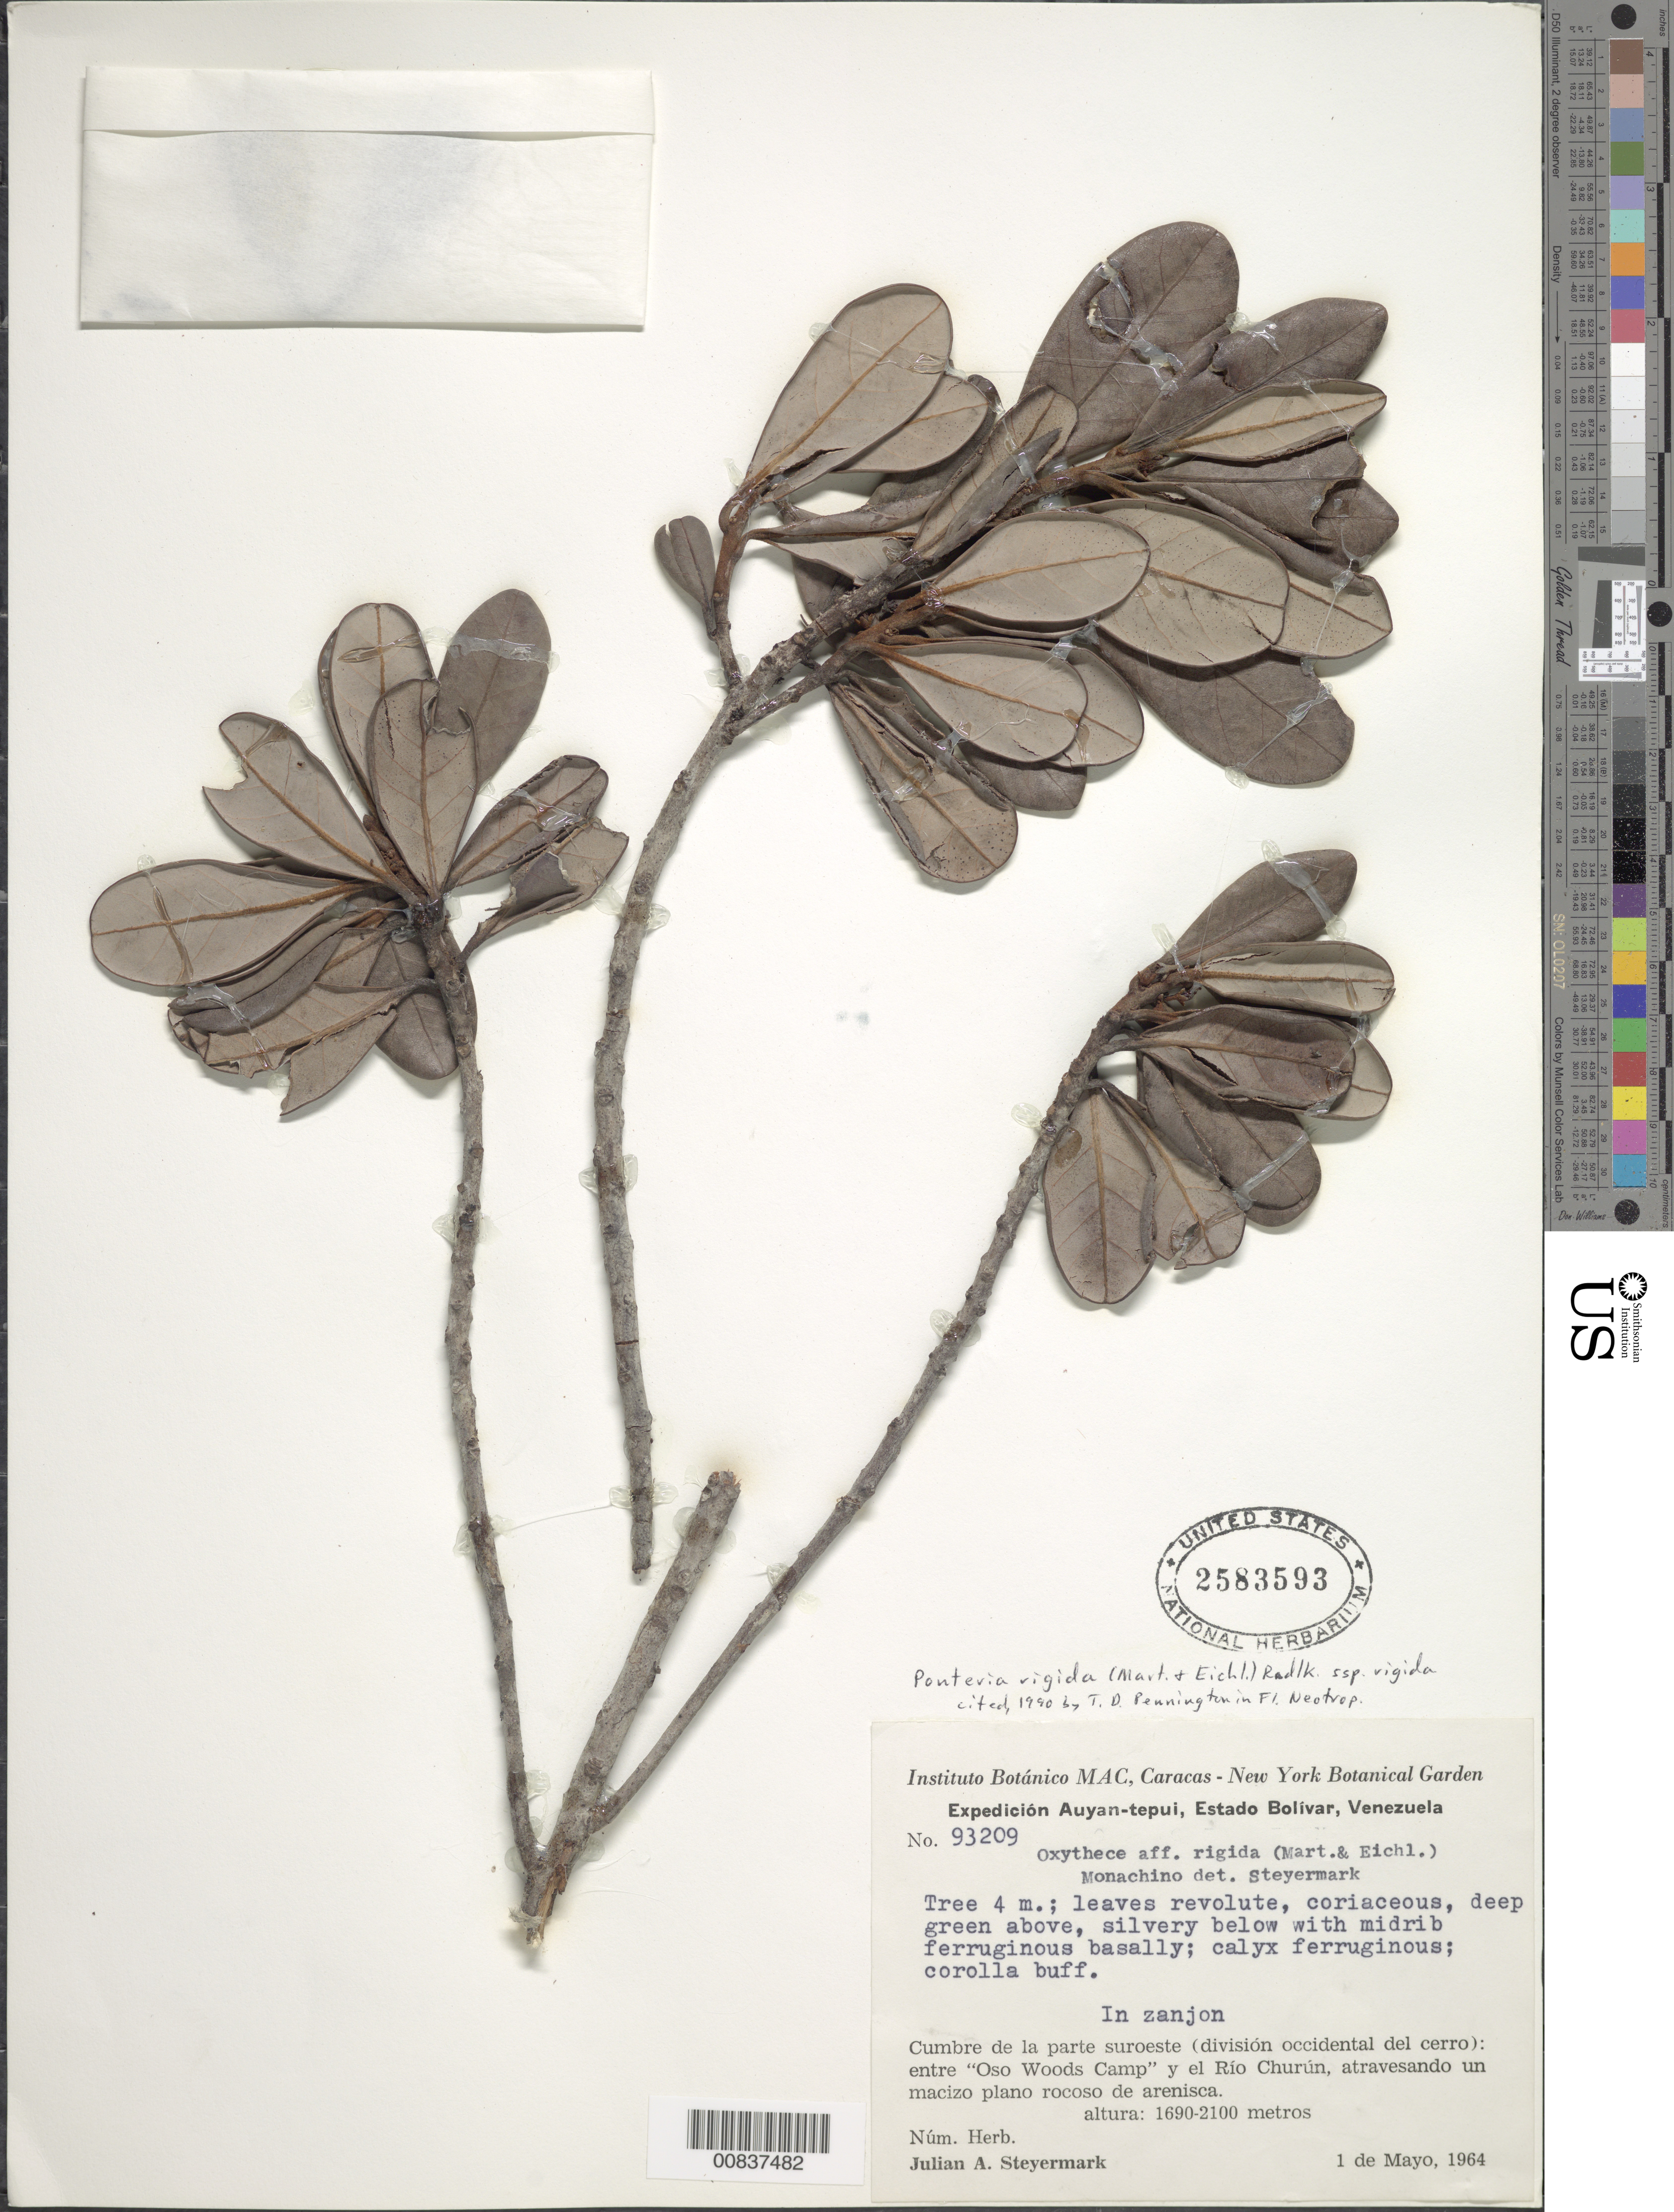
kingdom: Plantae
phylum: Tracheophyta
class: Magnoliopsida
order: Ericales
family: Sapotaceae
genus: Pouteria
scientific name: Pouteria rigida subsp. rigida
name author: (Mart. & Eichler) Radlk.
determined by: Pennington, T. D., (K)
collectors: J. Steyermark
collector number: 93209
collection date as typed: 1-May-64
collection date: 1964-05-01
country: Venezuela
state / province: Bolívar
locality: Auyan-tepuí, entre "Oso Woods Camp" y el Río Churún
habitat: Zanjon; cumbre de la parte suroeste (división occidental del cerro) atravesando un macizo plano rocoso de arenisca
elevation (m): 1690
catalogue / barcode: US 2583593